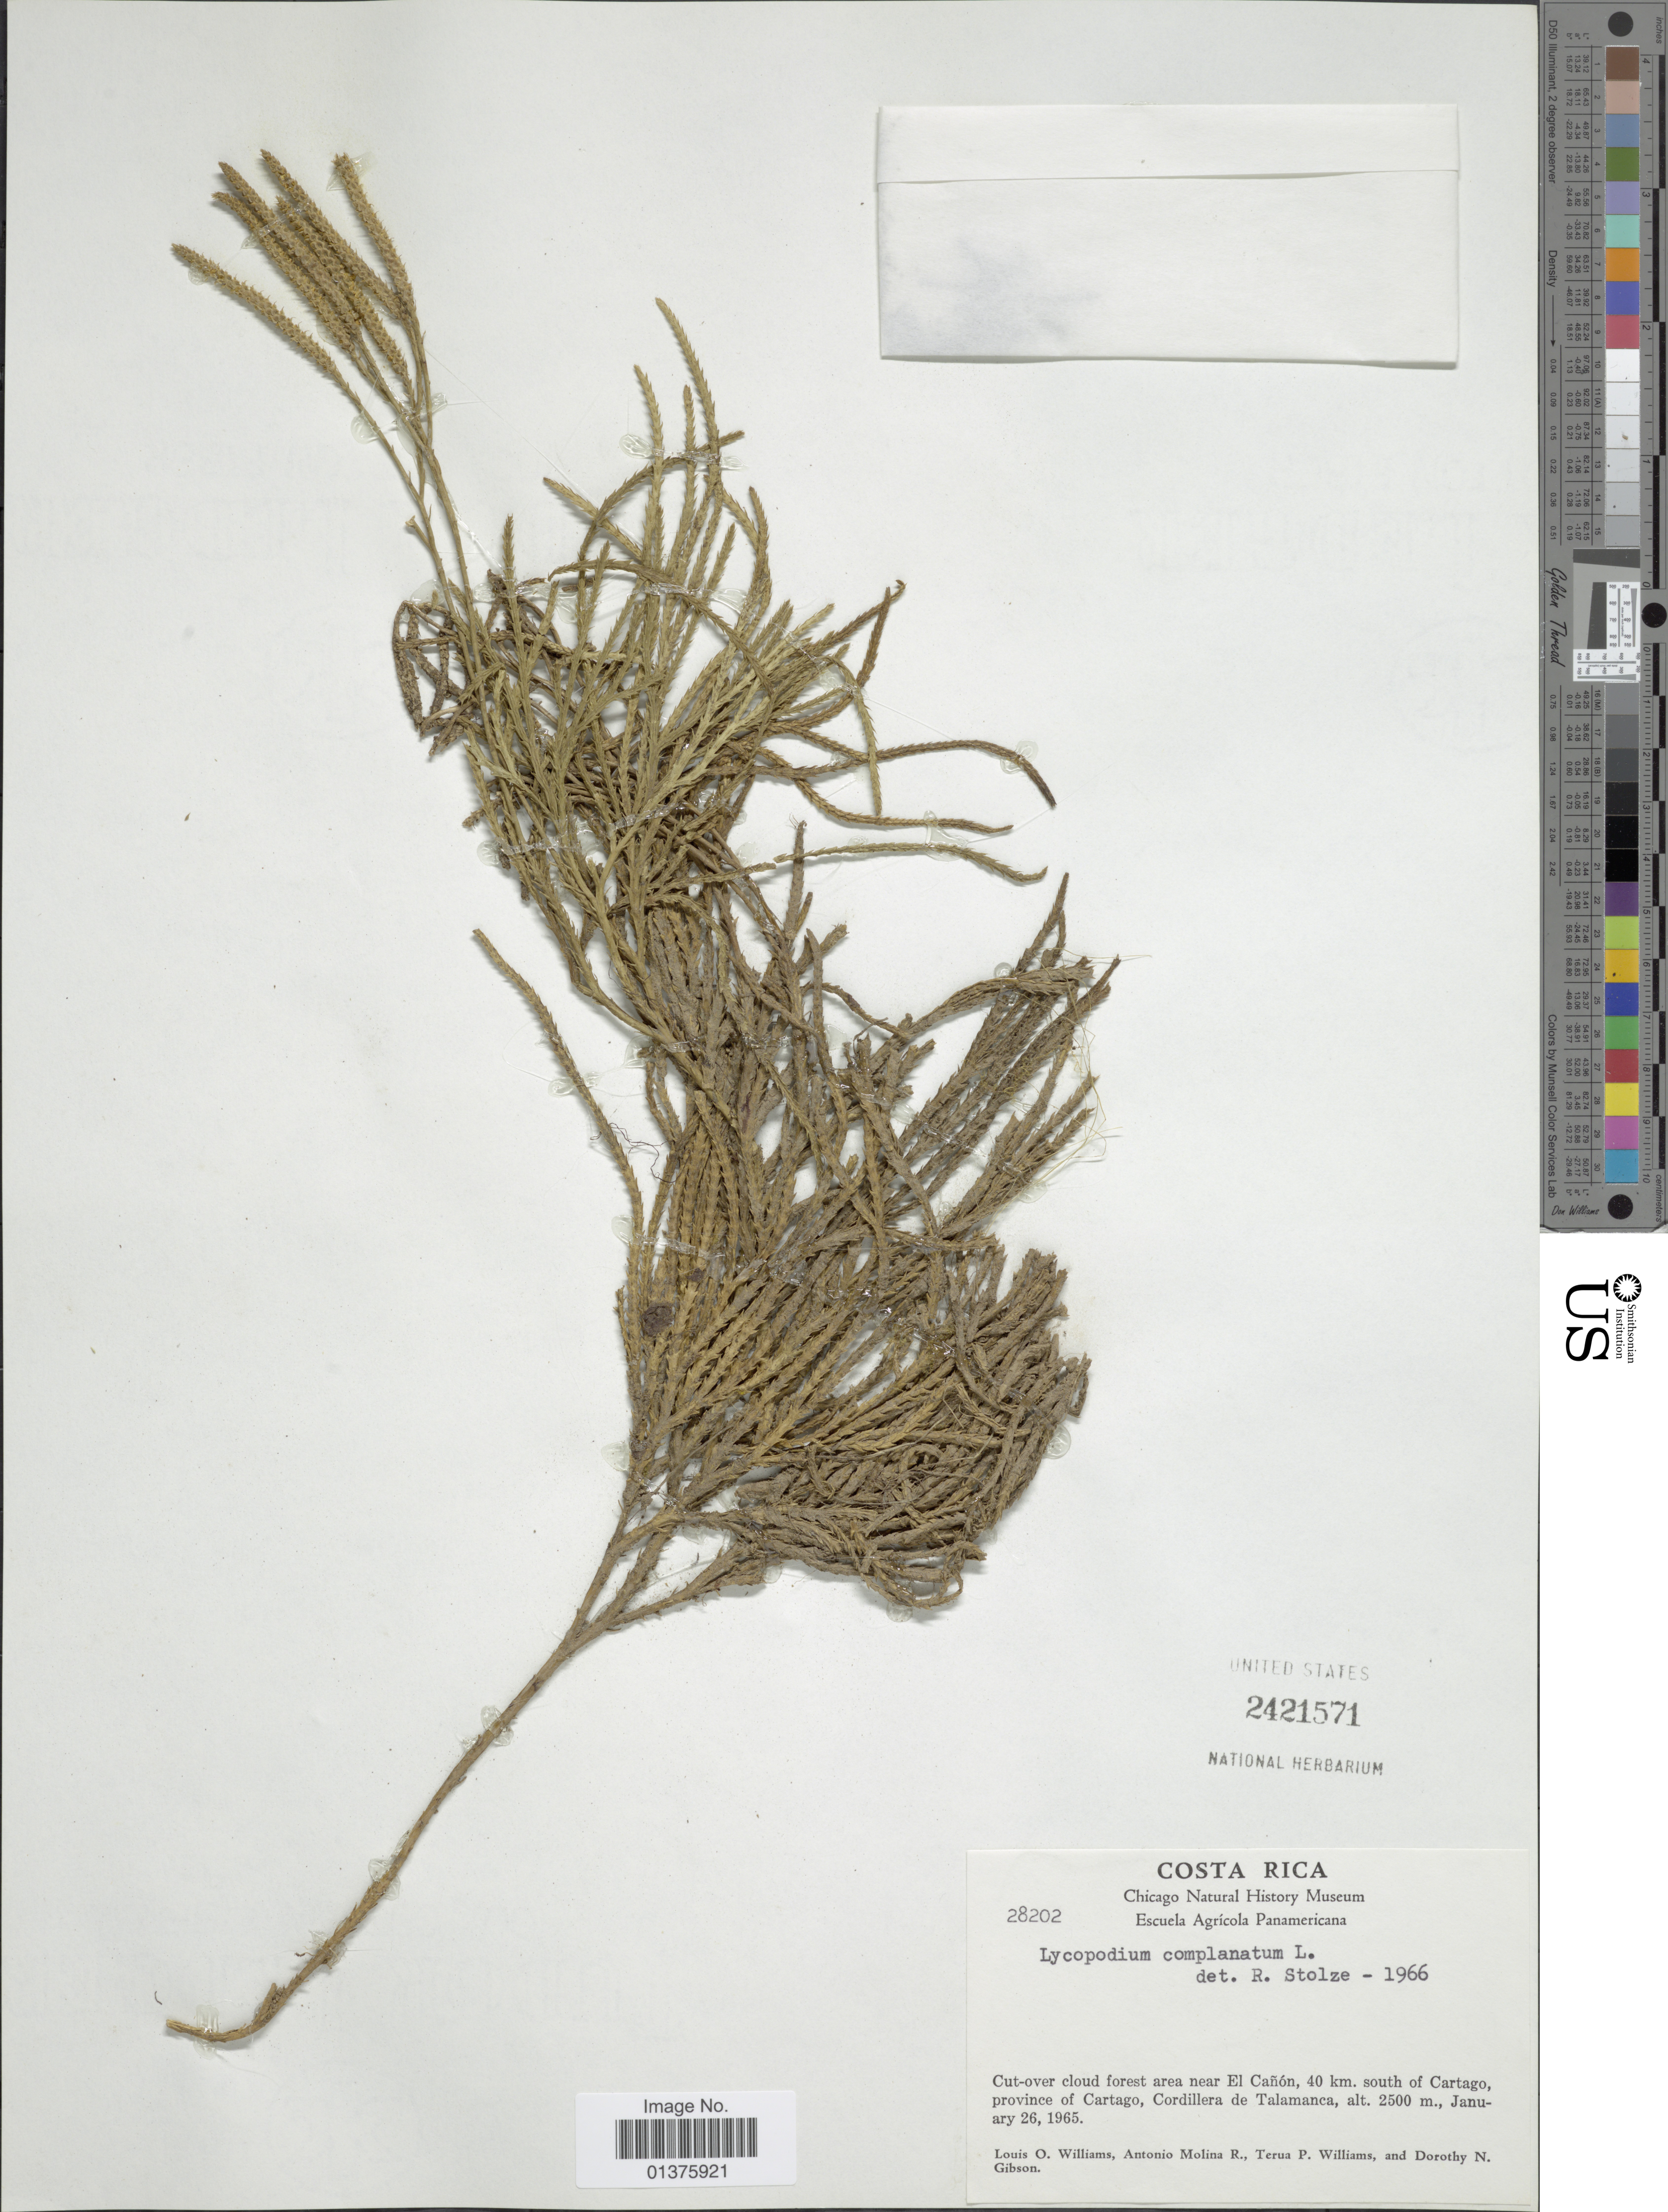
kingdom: Plantae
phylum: Tracheophyta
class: Lycopodiopsida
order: Lycopodiales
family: Lycopodiaceae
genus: Diphasiastrum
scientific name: Diphasiastrum thyoides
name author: (Humb. & Bonpl. ex Willd.) Holub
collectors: L. O. Williams, A. Molina R., T. P. Williams & D. N. Gibson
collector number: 28202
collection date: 1965-01-26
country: Costa Rica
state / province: Cartago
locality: Cut-over cloud forest area near El Canon, 40 km south of Cartago, province of Cartago, Cordillera de Talamanca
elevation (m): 2500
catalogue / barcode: US 2421571